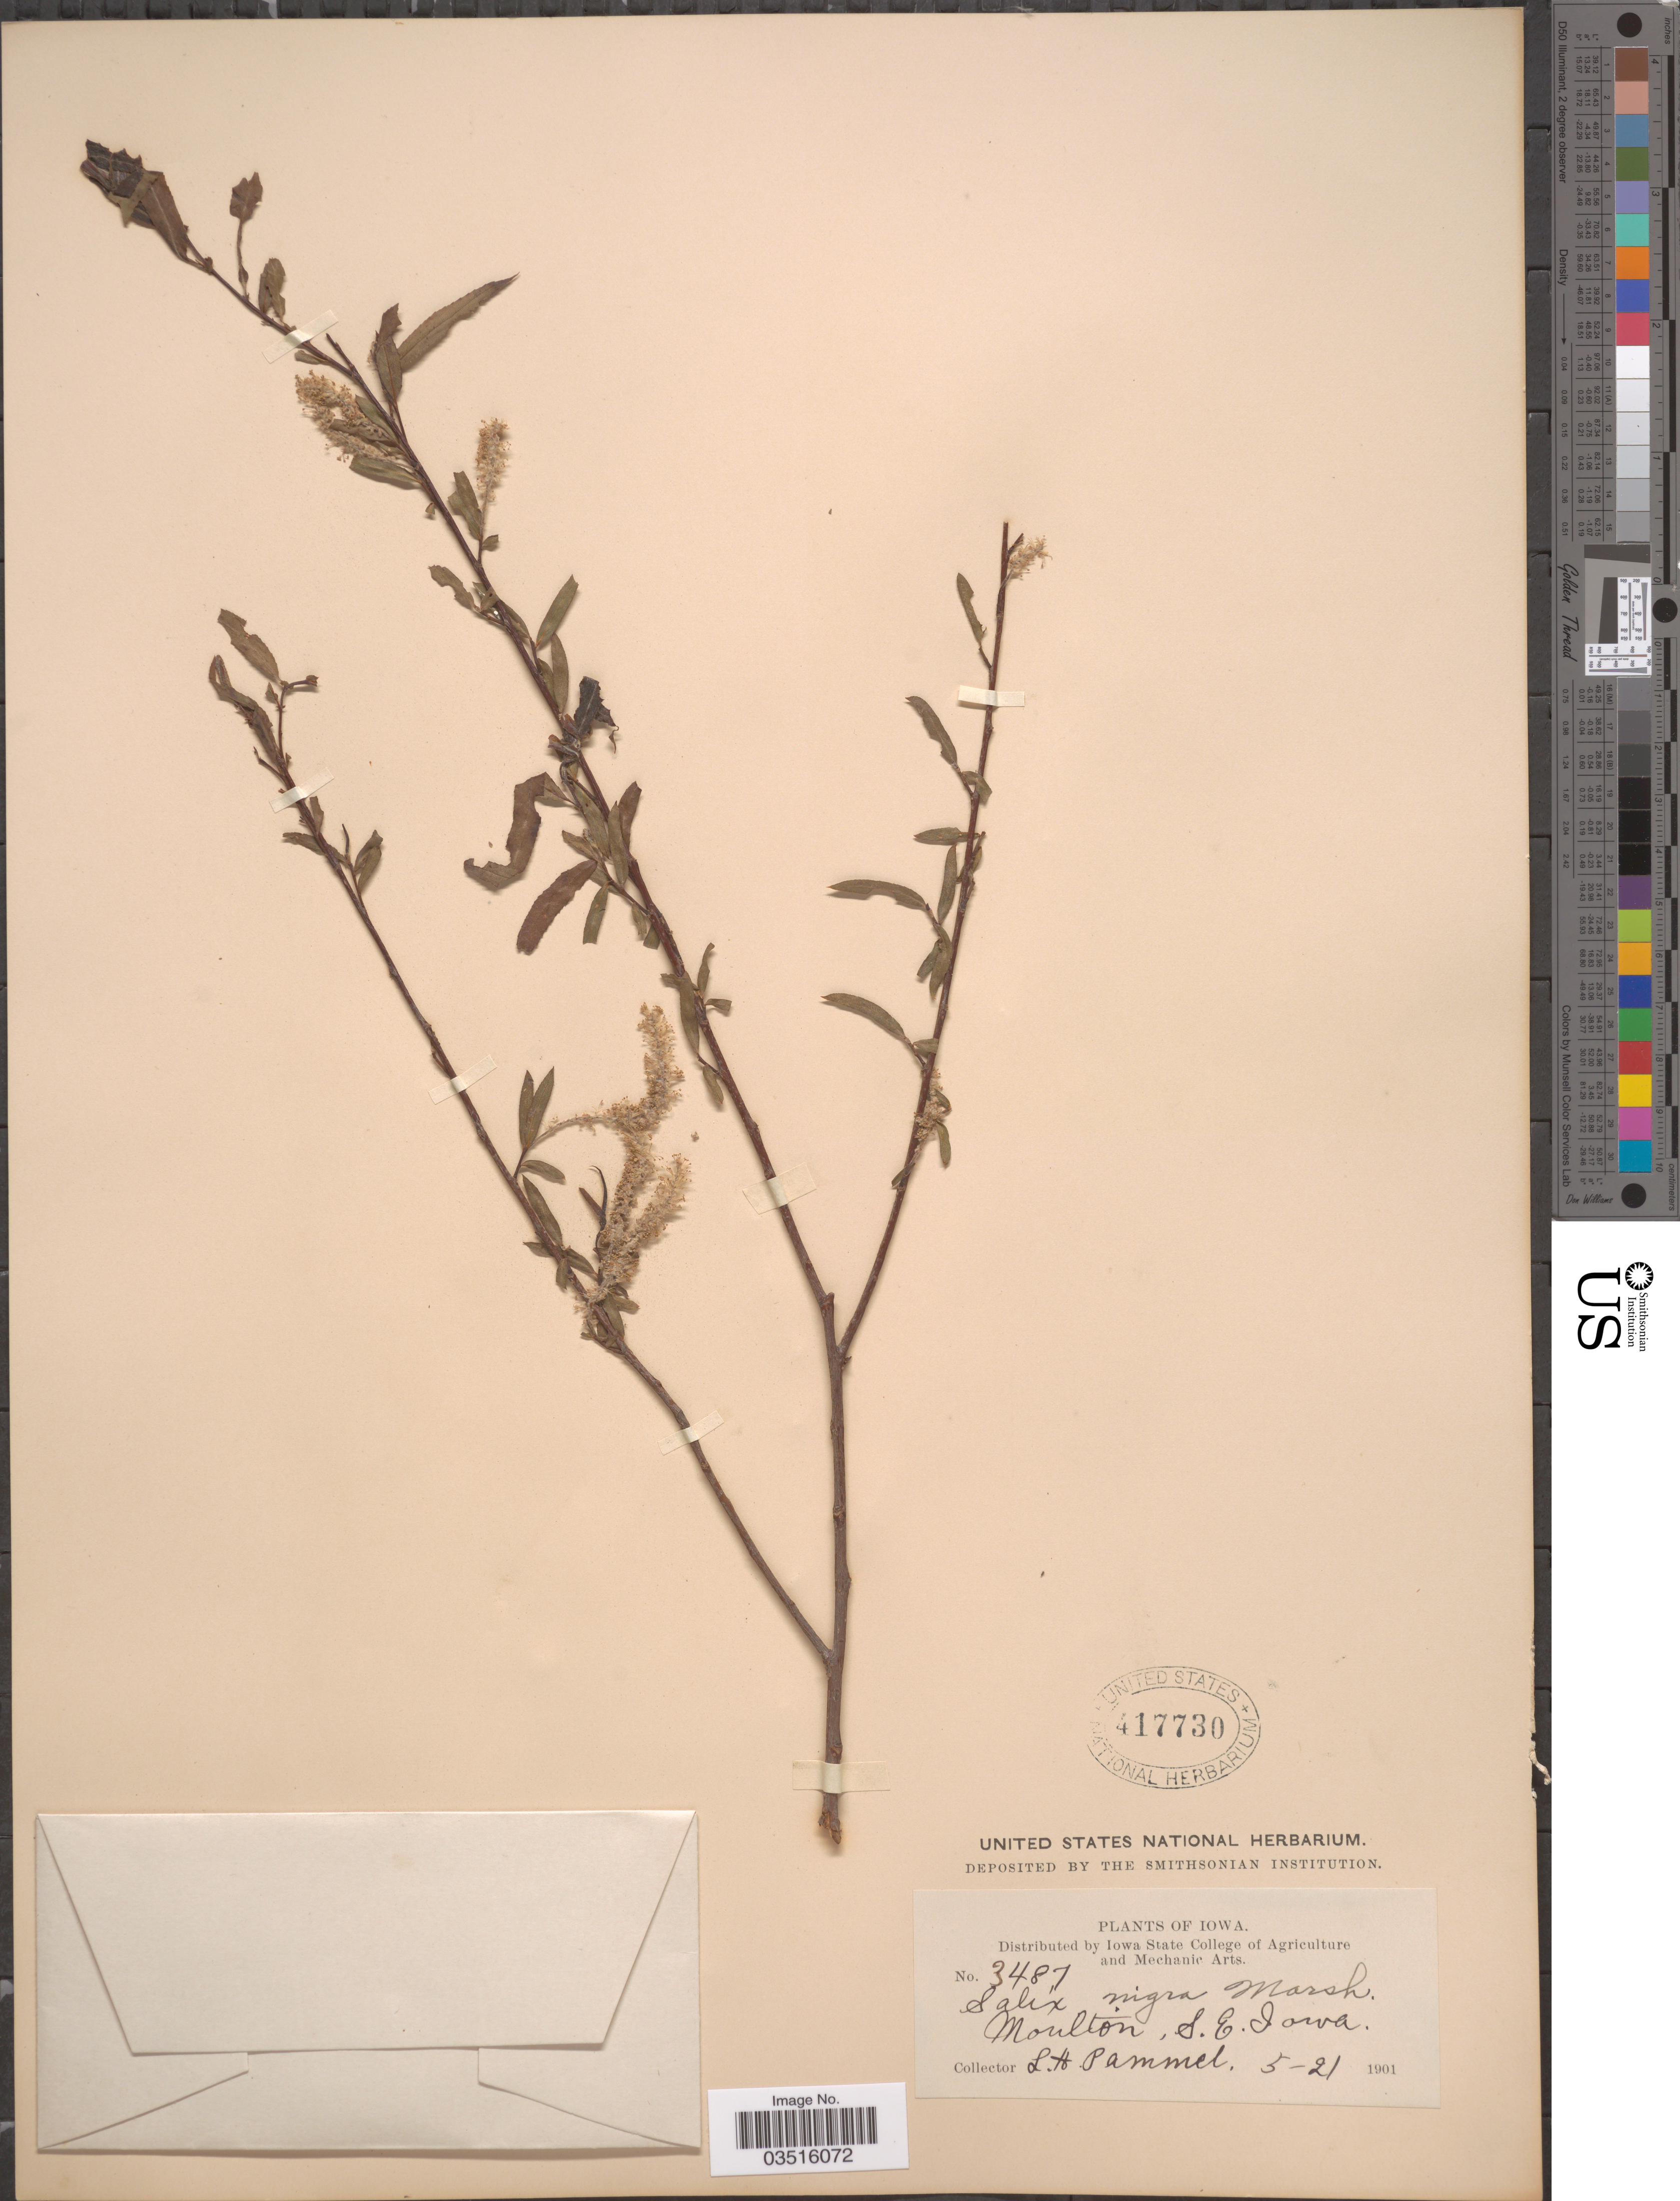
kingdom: Plantae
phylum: Tracheophyta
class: Magnoliopsida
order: Malpighiales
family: Salicaceae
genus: Salix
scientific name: Salix nigra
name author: Marshall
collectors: L. Pammel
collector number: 3487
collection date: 1901-05-21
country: United States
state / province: Iowa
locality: Moulton, S.E. Iowa.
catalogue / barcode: US 417730